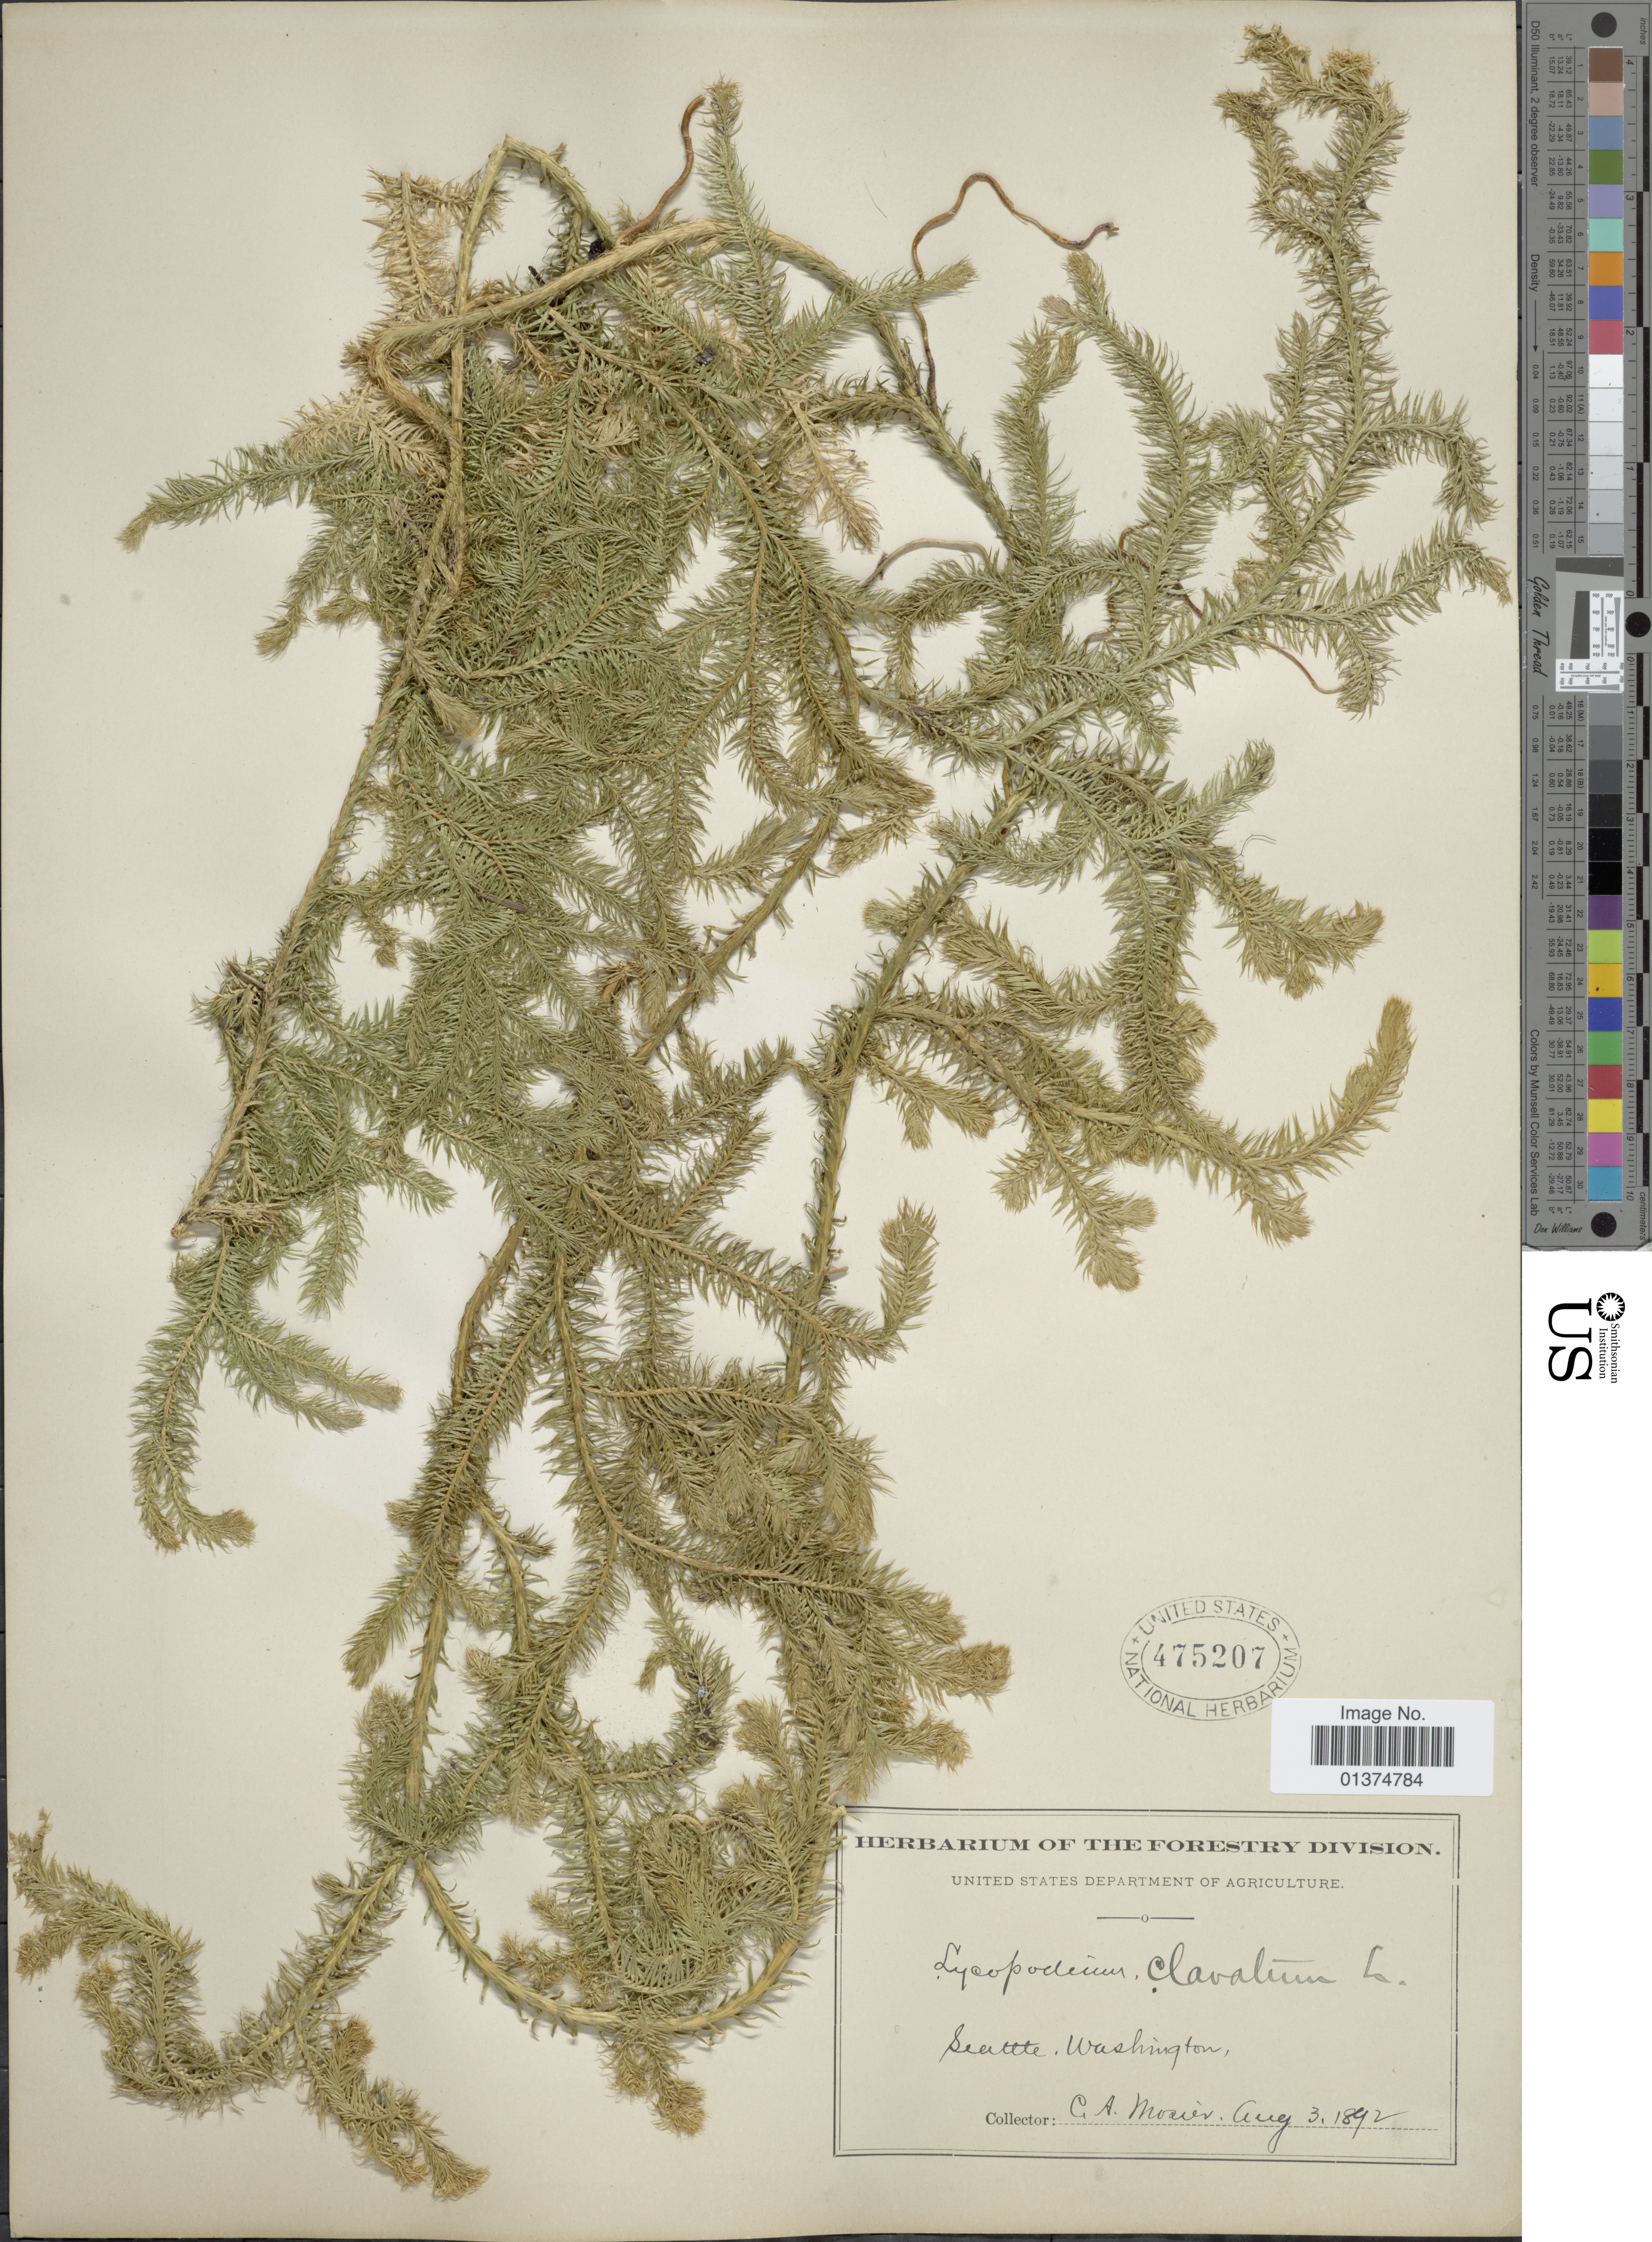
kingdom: Plantae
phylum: Tracheophyta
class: Lycopodiopsida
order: Lycopodiales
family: Lycopodiaceae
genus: Lycopodium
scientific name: Lycopodium clavatum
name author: L.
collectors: C. A. Mosier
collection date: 1892-08-03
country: United States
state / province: Washington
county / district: King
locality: Seattle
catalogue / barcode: US 475207